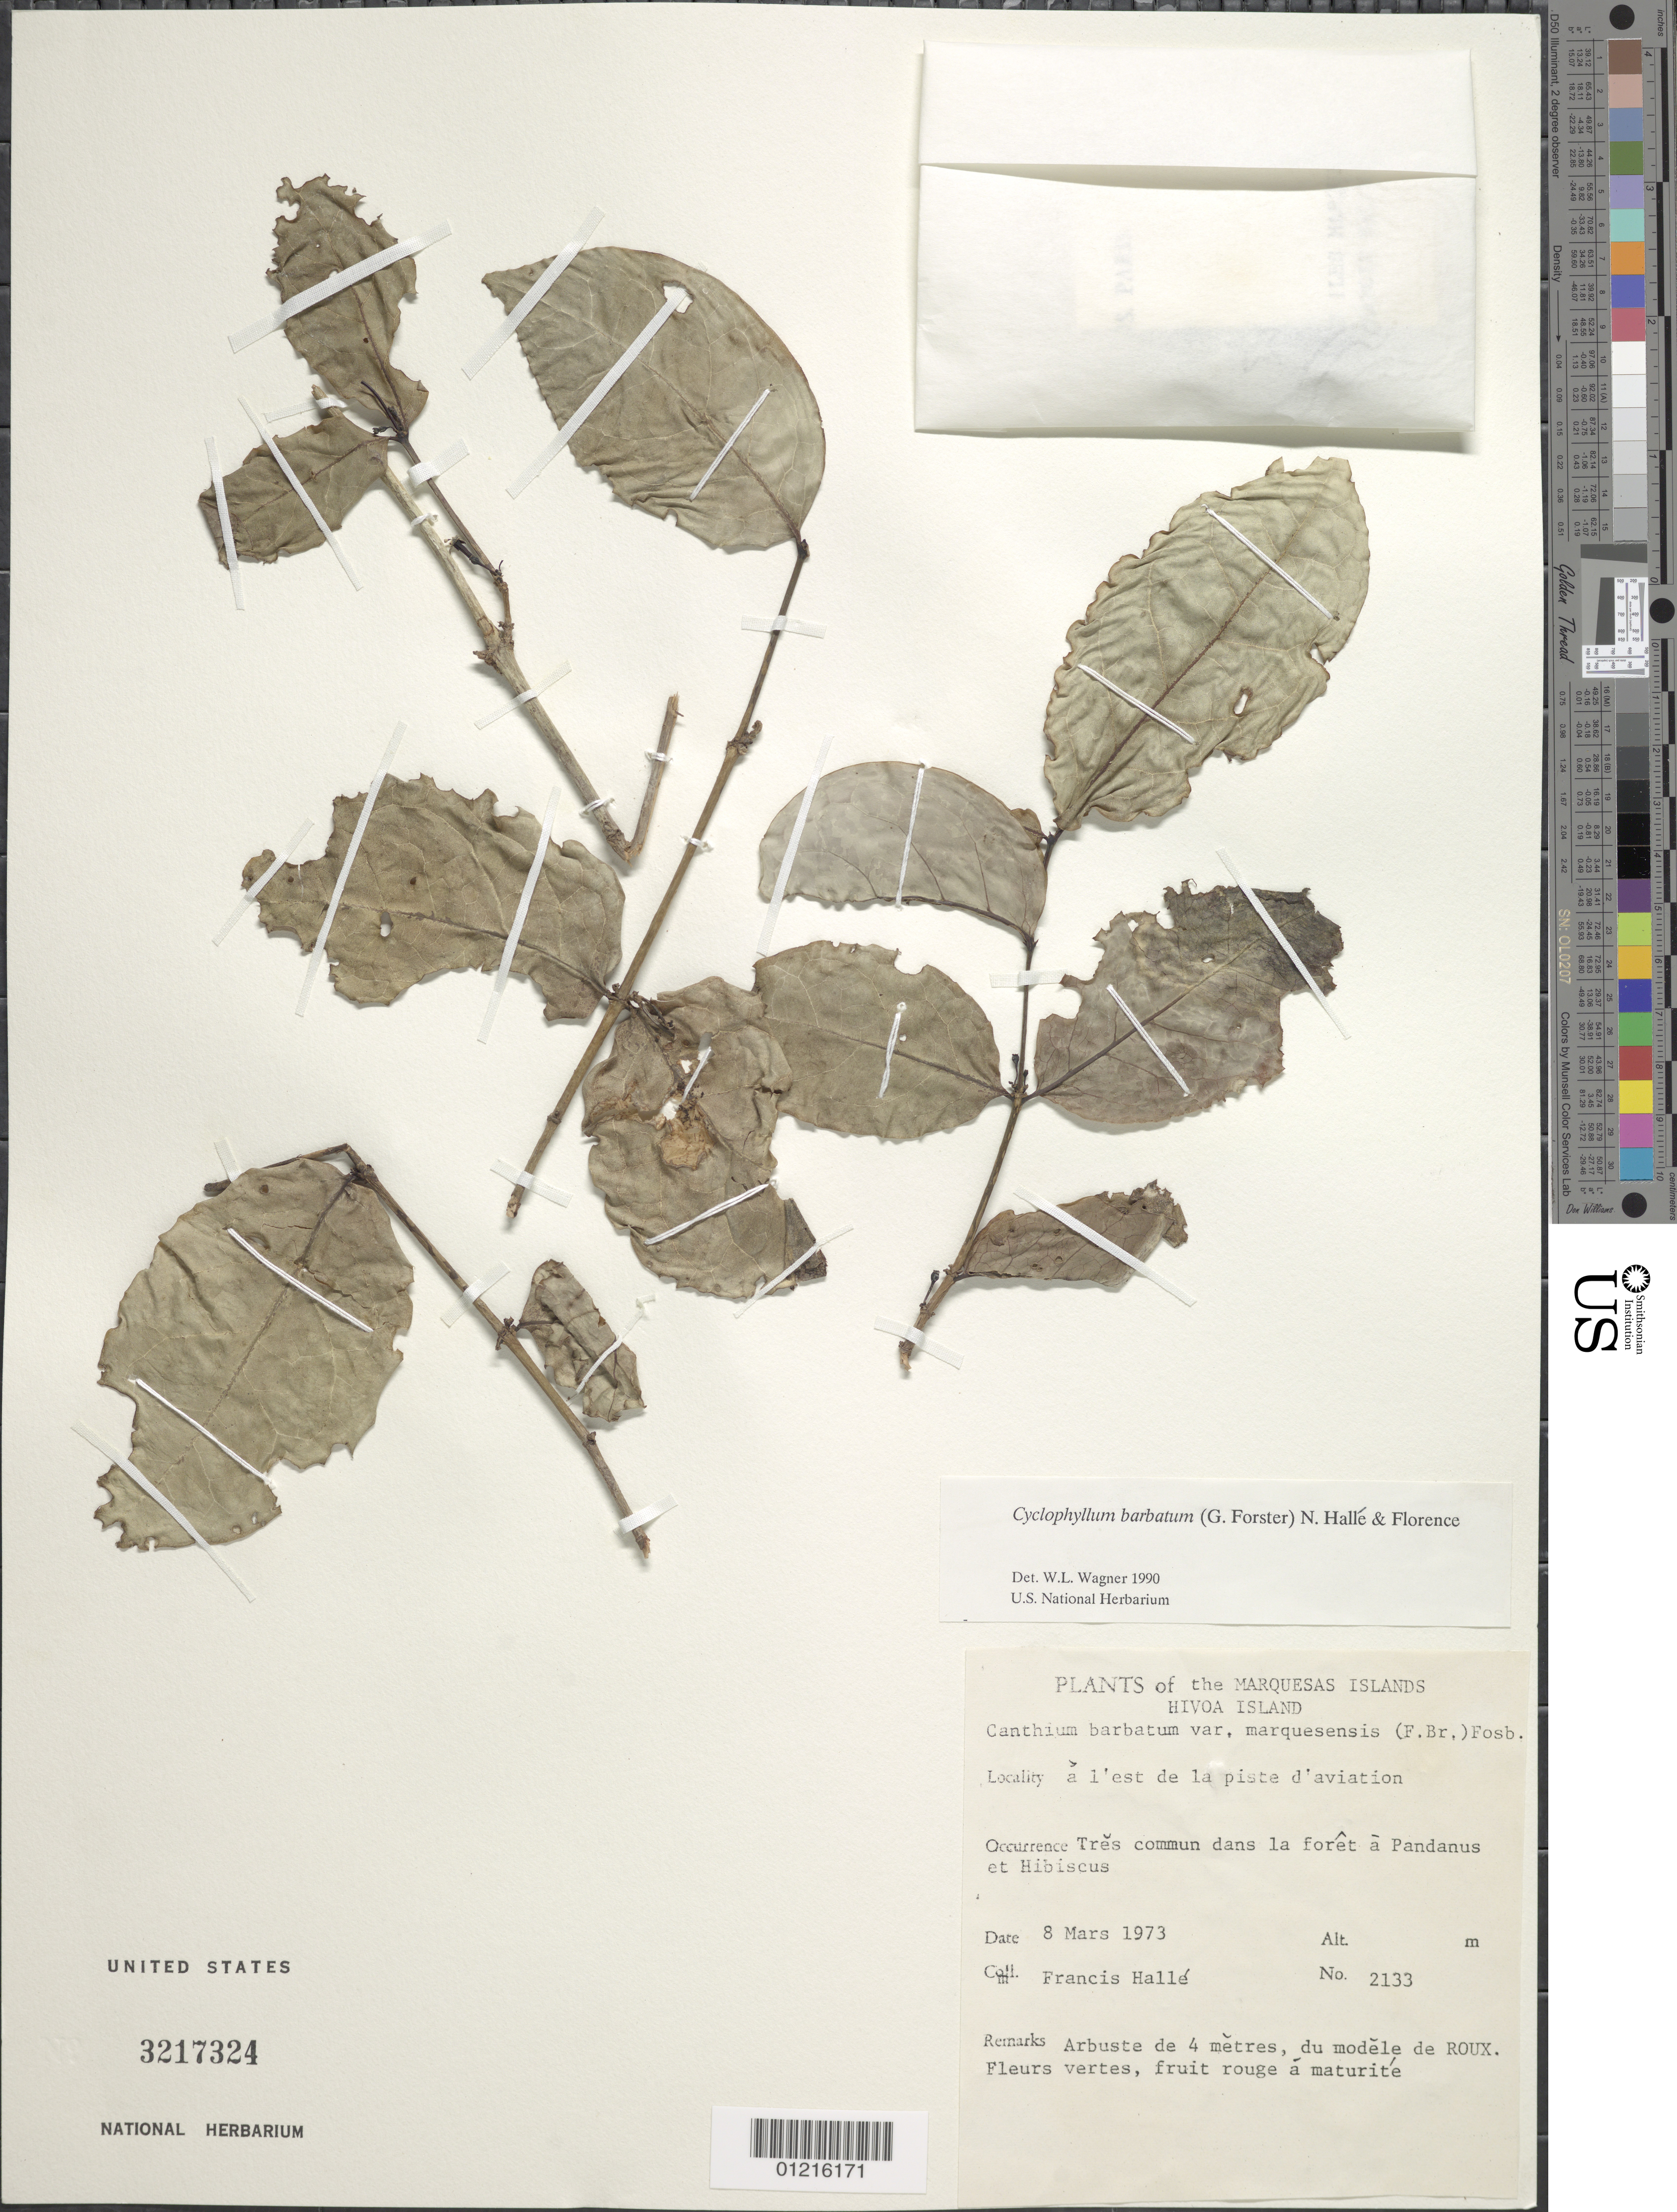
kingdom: Plantae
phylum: Tracheophyta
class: Magnoliopsida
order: Gentianales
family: Rubiaceae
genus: Cyclophyllum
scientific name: Cyclophyllum barbatum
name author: (G. Forst.) N. Hallé & J. Florence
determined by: Wagner, W. L., (BOT), Smithsonian Institution - National Museum of Natural History (UNITED STATES)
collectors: F. Hallé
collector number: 2133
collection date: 1973-03-08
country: French Polynesia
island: Hiva Oa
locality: à l'est de la piste d'aviation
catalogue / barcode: US 3217324